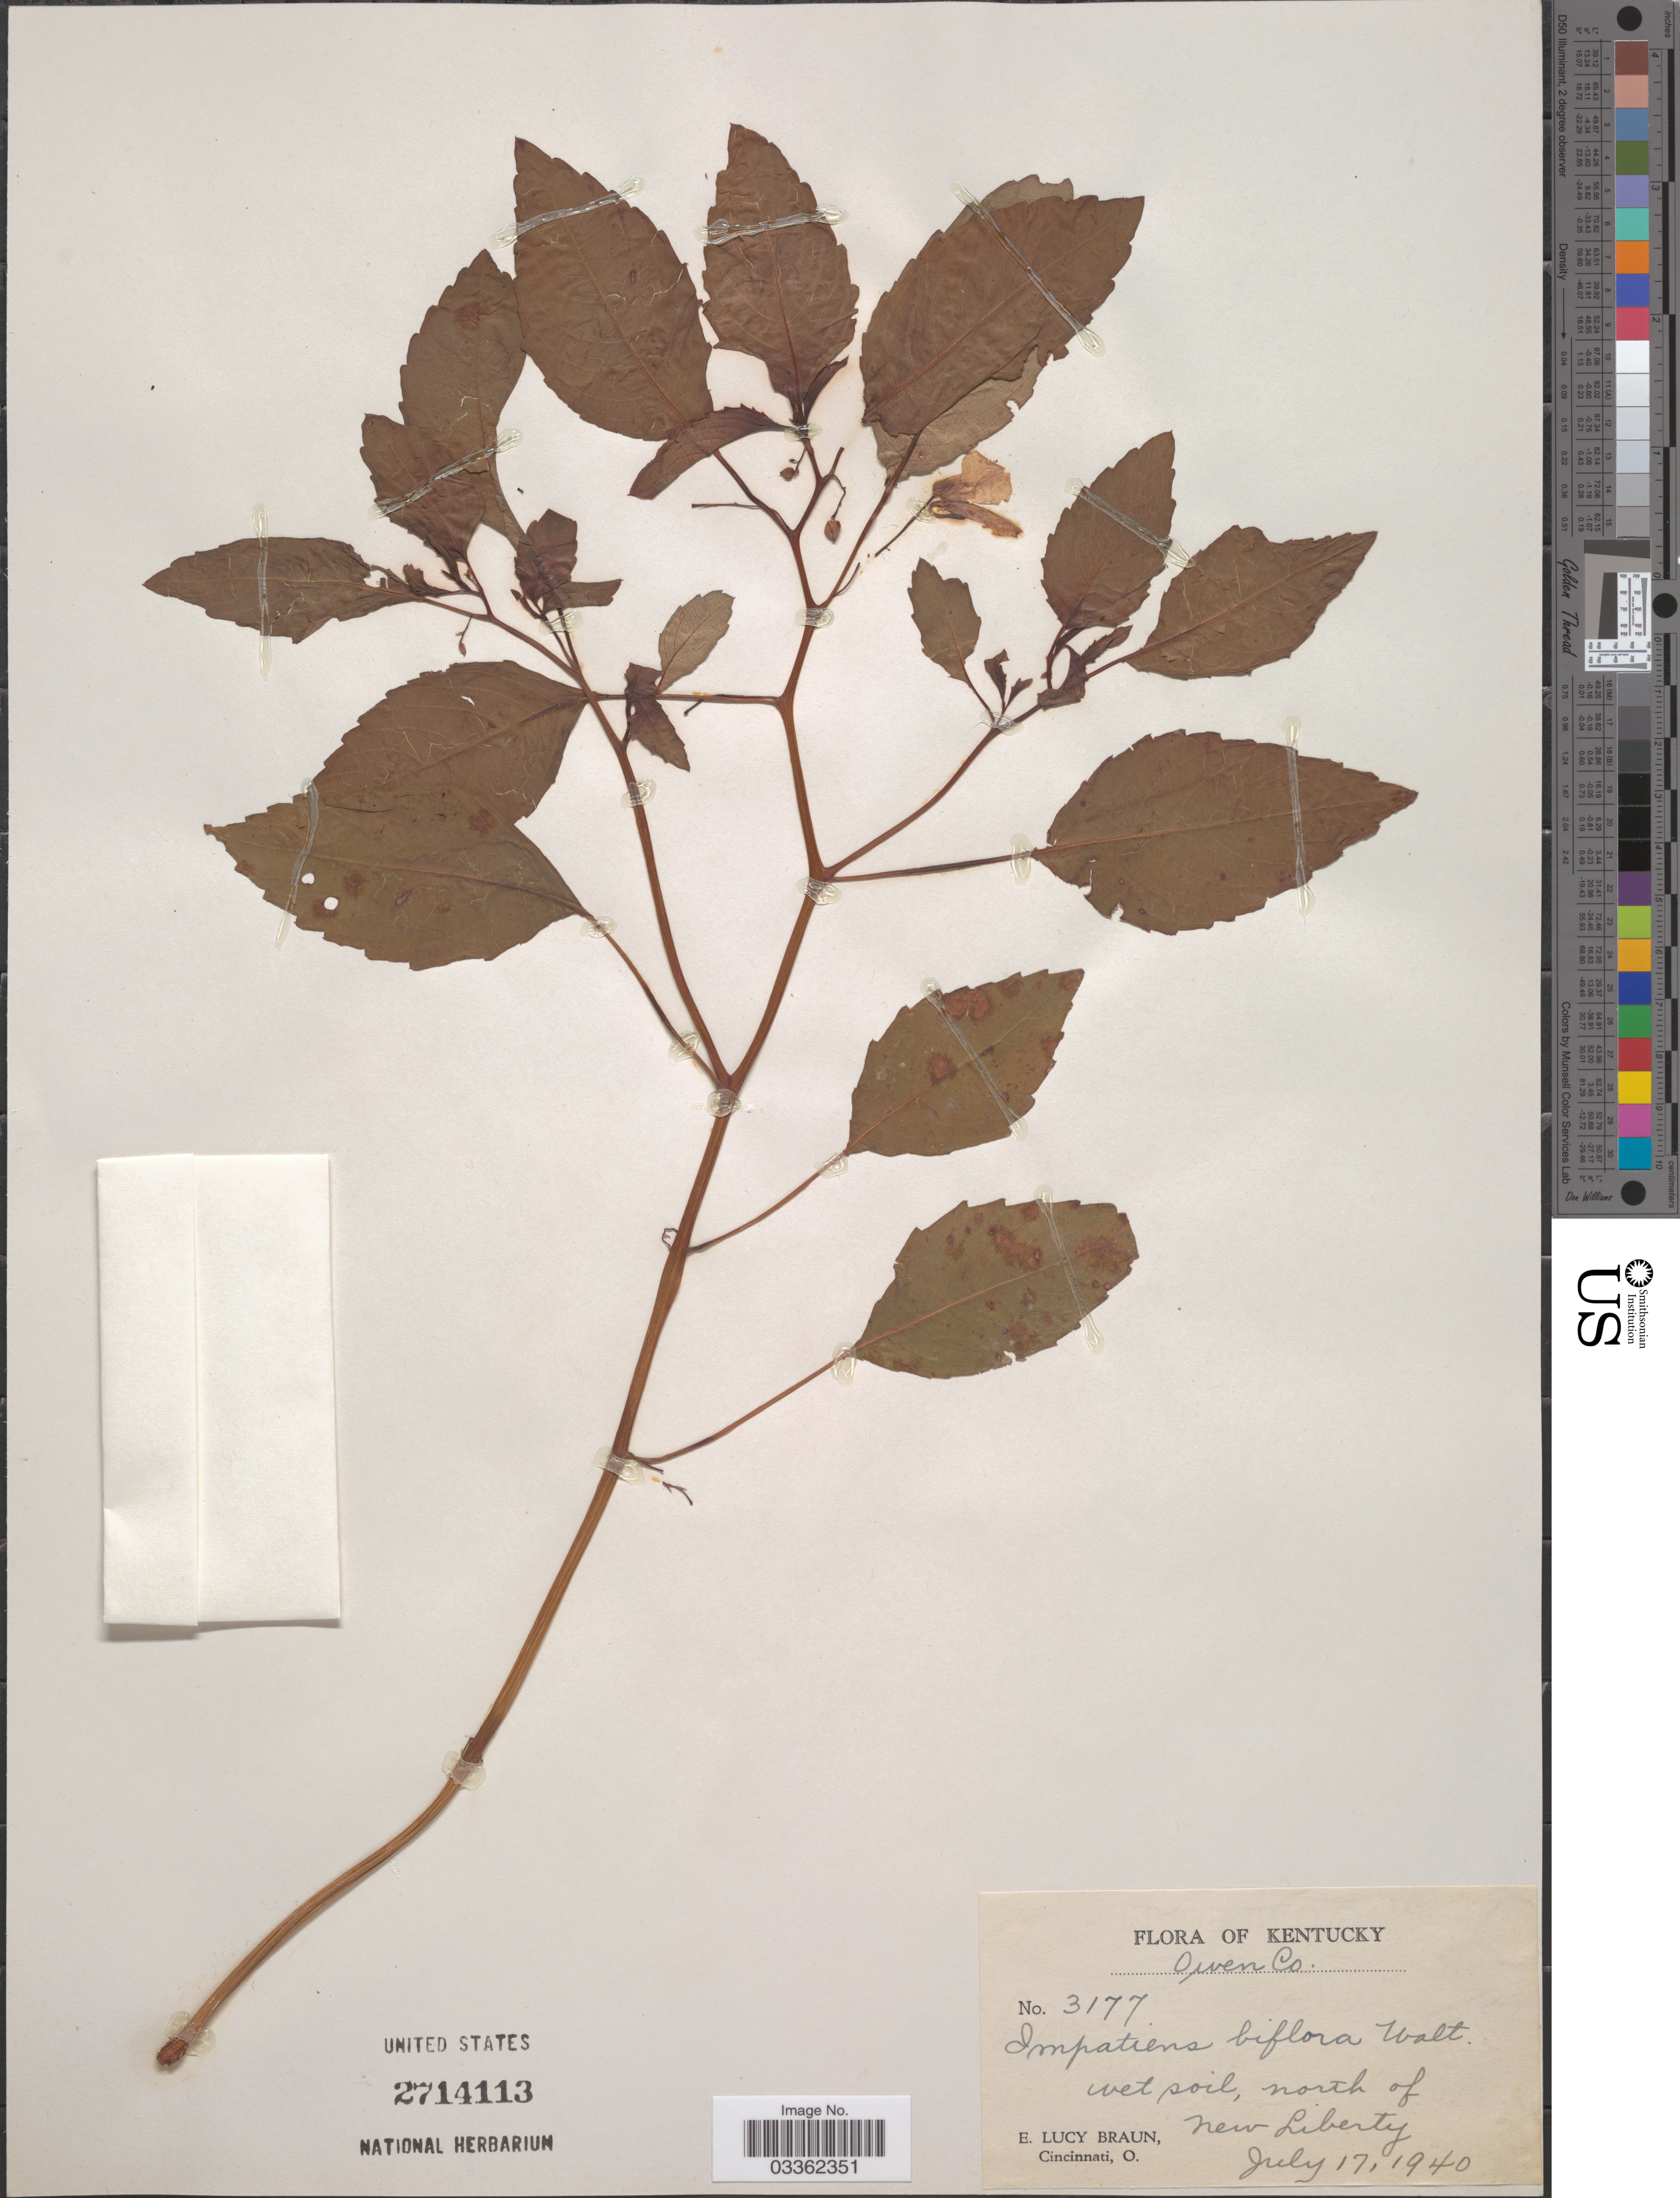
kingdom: Plantae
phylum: Tracheophyta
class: Magnoliopsida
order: Ericales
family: Balsaminaceae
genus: Impatiens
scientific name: Impatiens capensis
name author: Meerb.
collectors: E. L. Braun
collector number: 3177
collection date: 1940-07-17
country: United States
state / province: Kentucky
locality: Owen Co., north of New Liberty.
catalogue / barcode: US 2714113